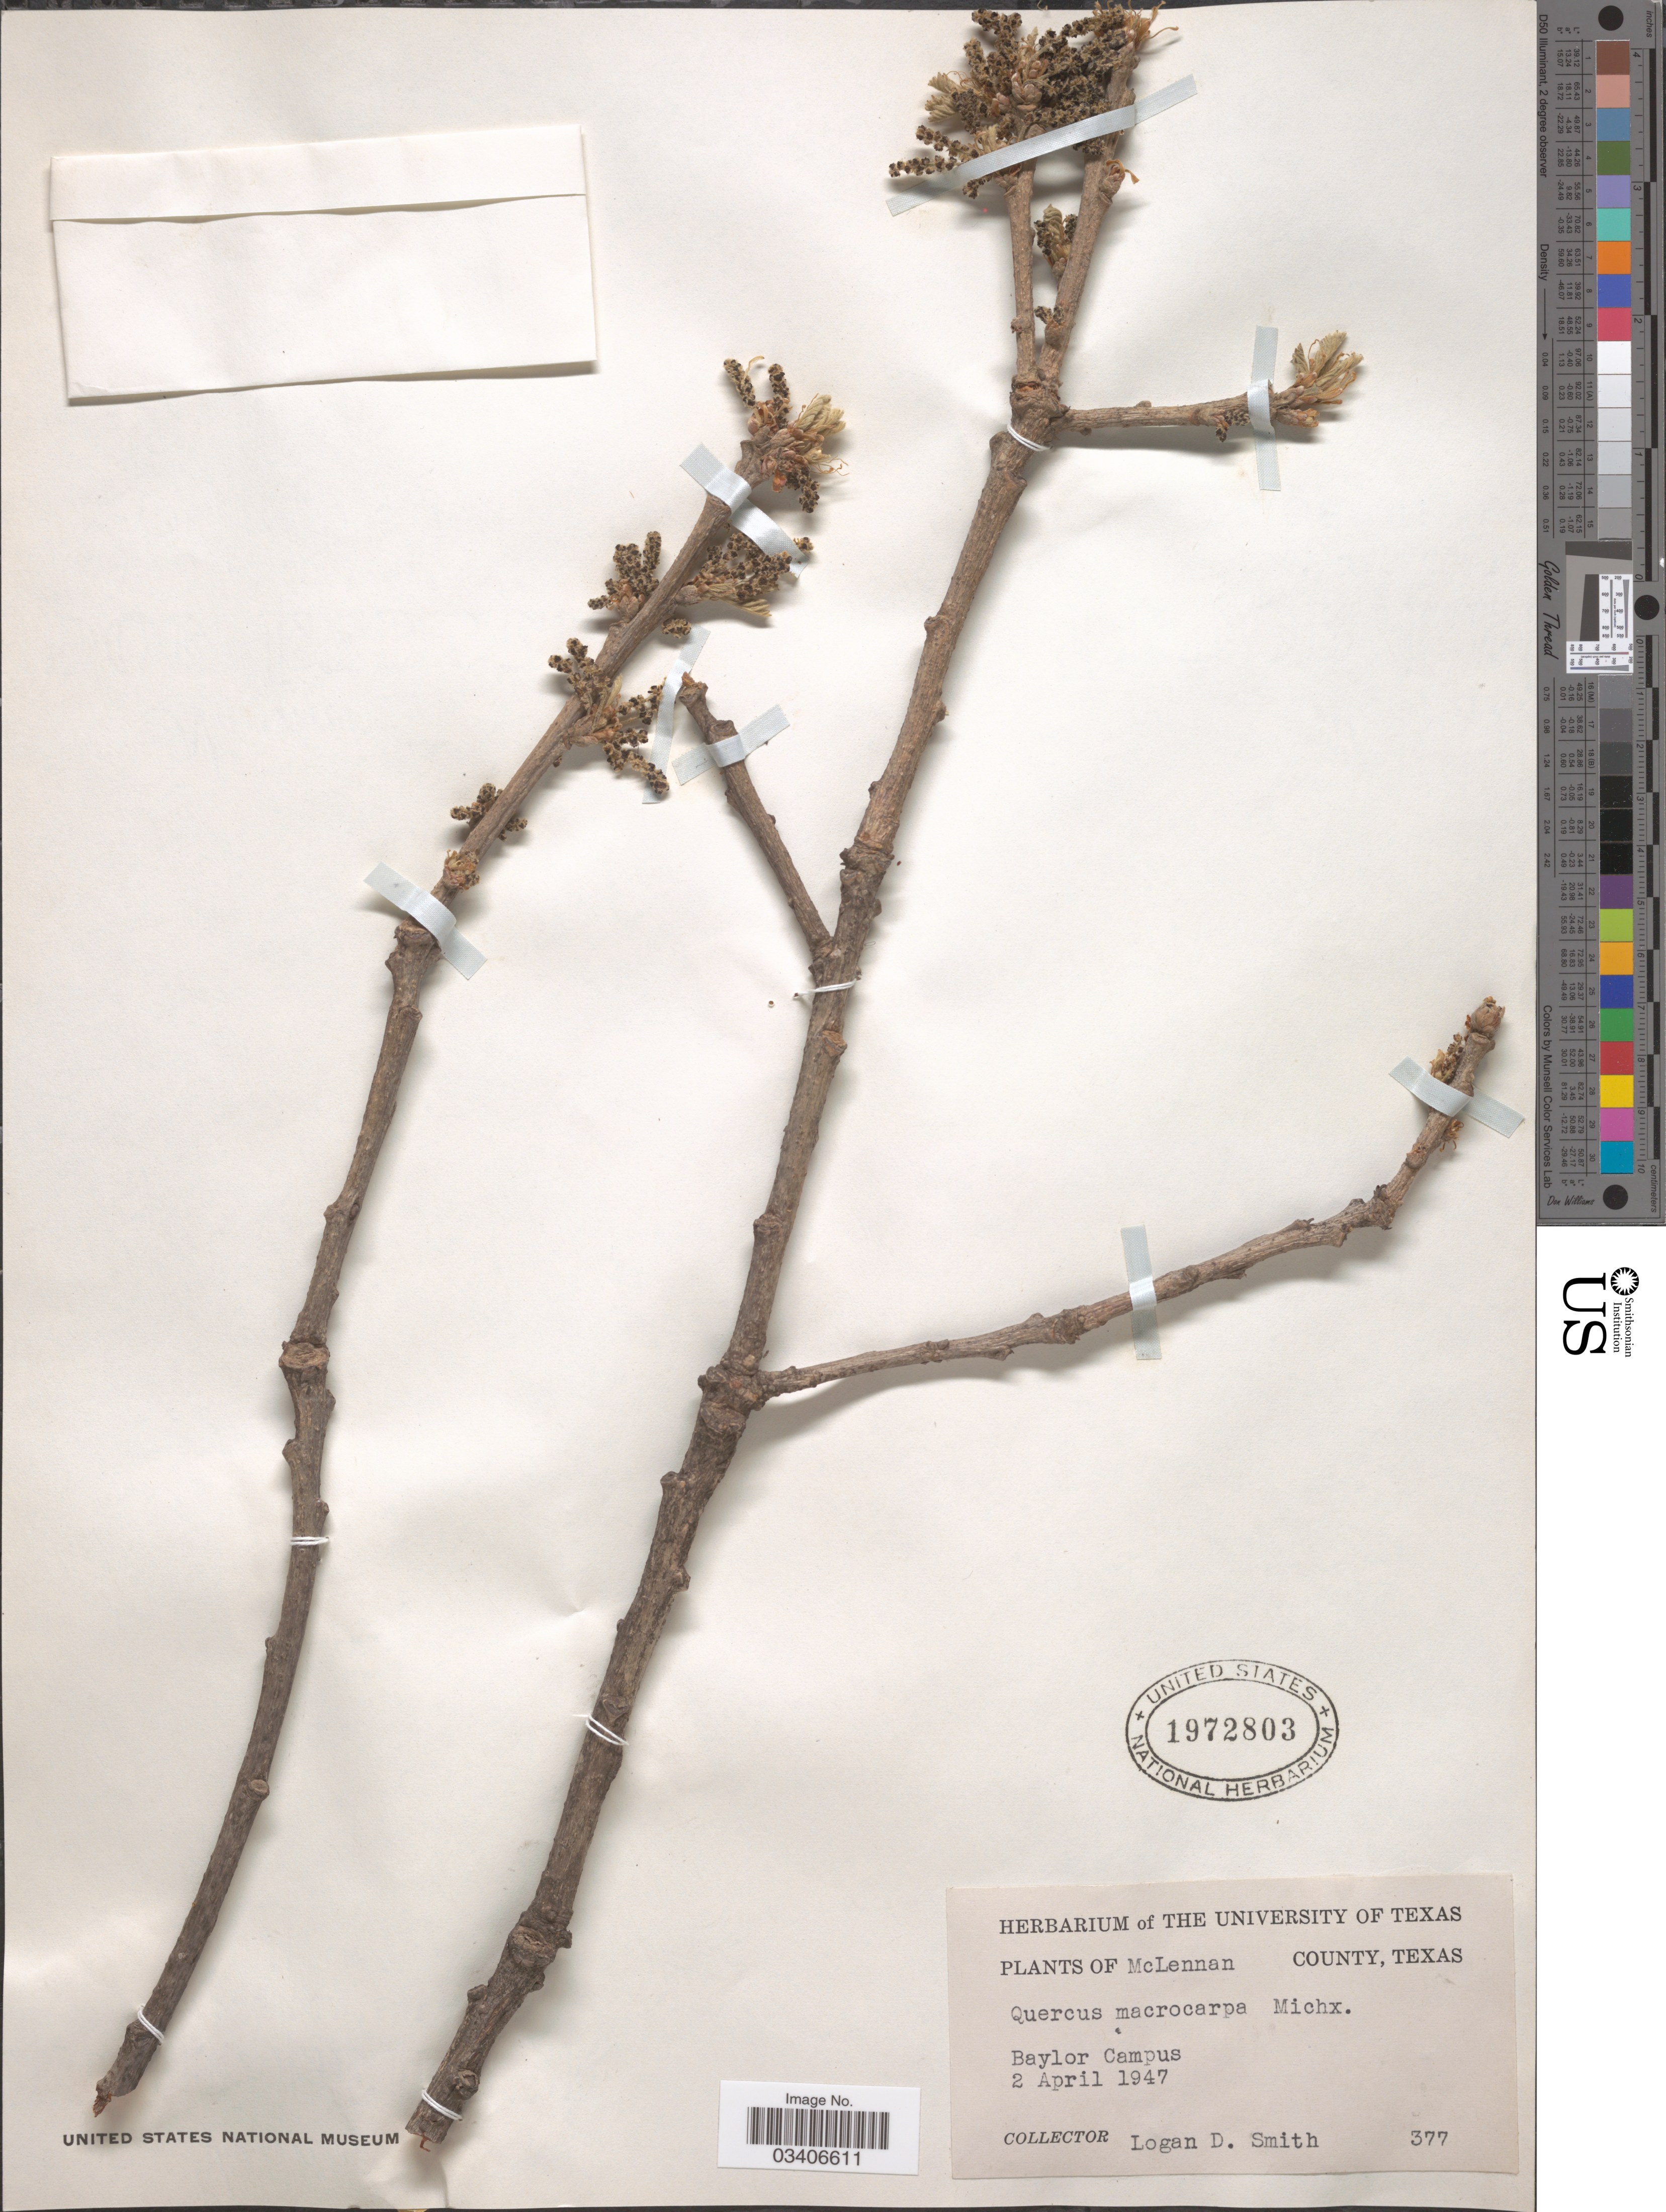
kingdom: Plantae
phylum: Tracheophyta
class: Magnoliopsida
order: Fagales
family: Fagaceae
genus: Quercus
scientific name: Quercus macrocarpa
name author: Michx.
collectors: L.G. Smith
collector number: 377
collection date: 1947-04-02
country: United States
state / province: Texas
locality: McLennan County. Baylor Campus.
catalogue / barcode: US 1972803